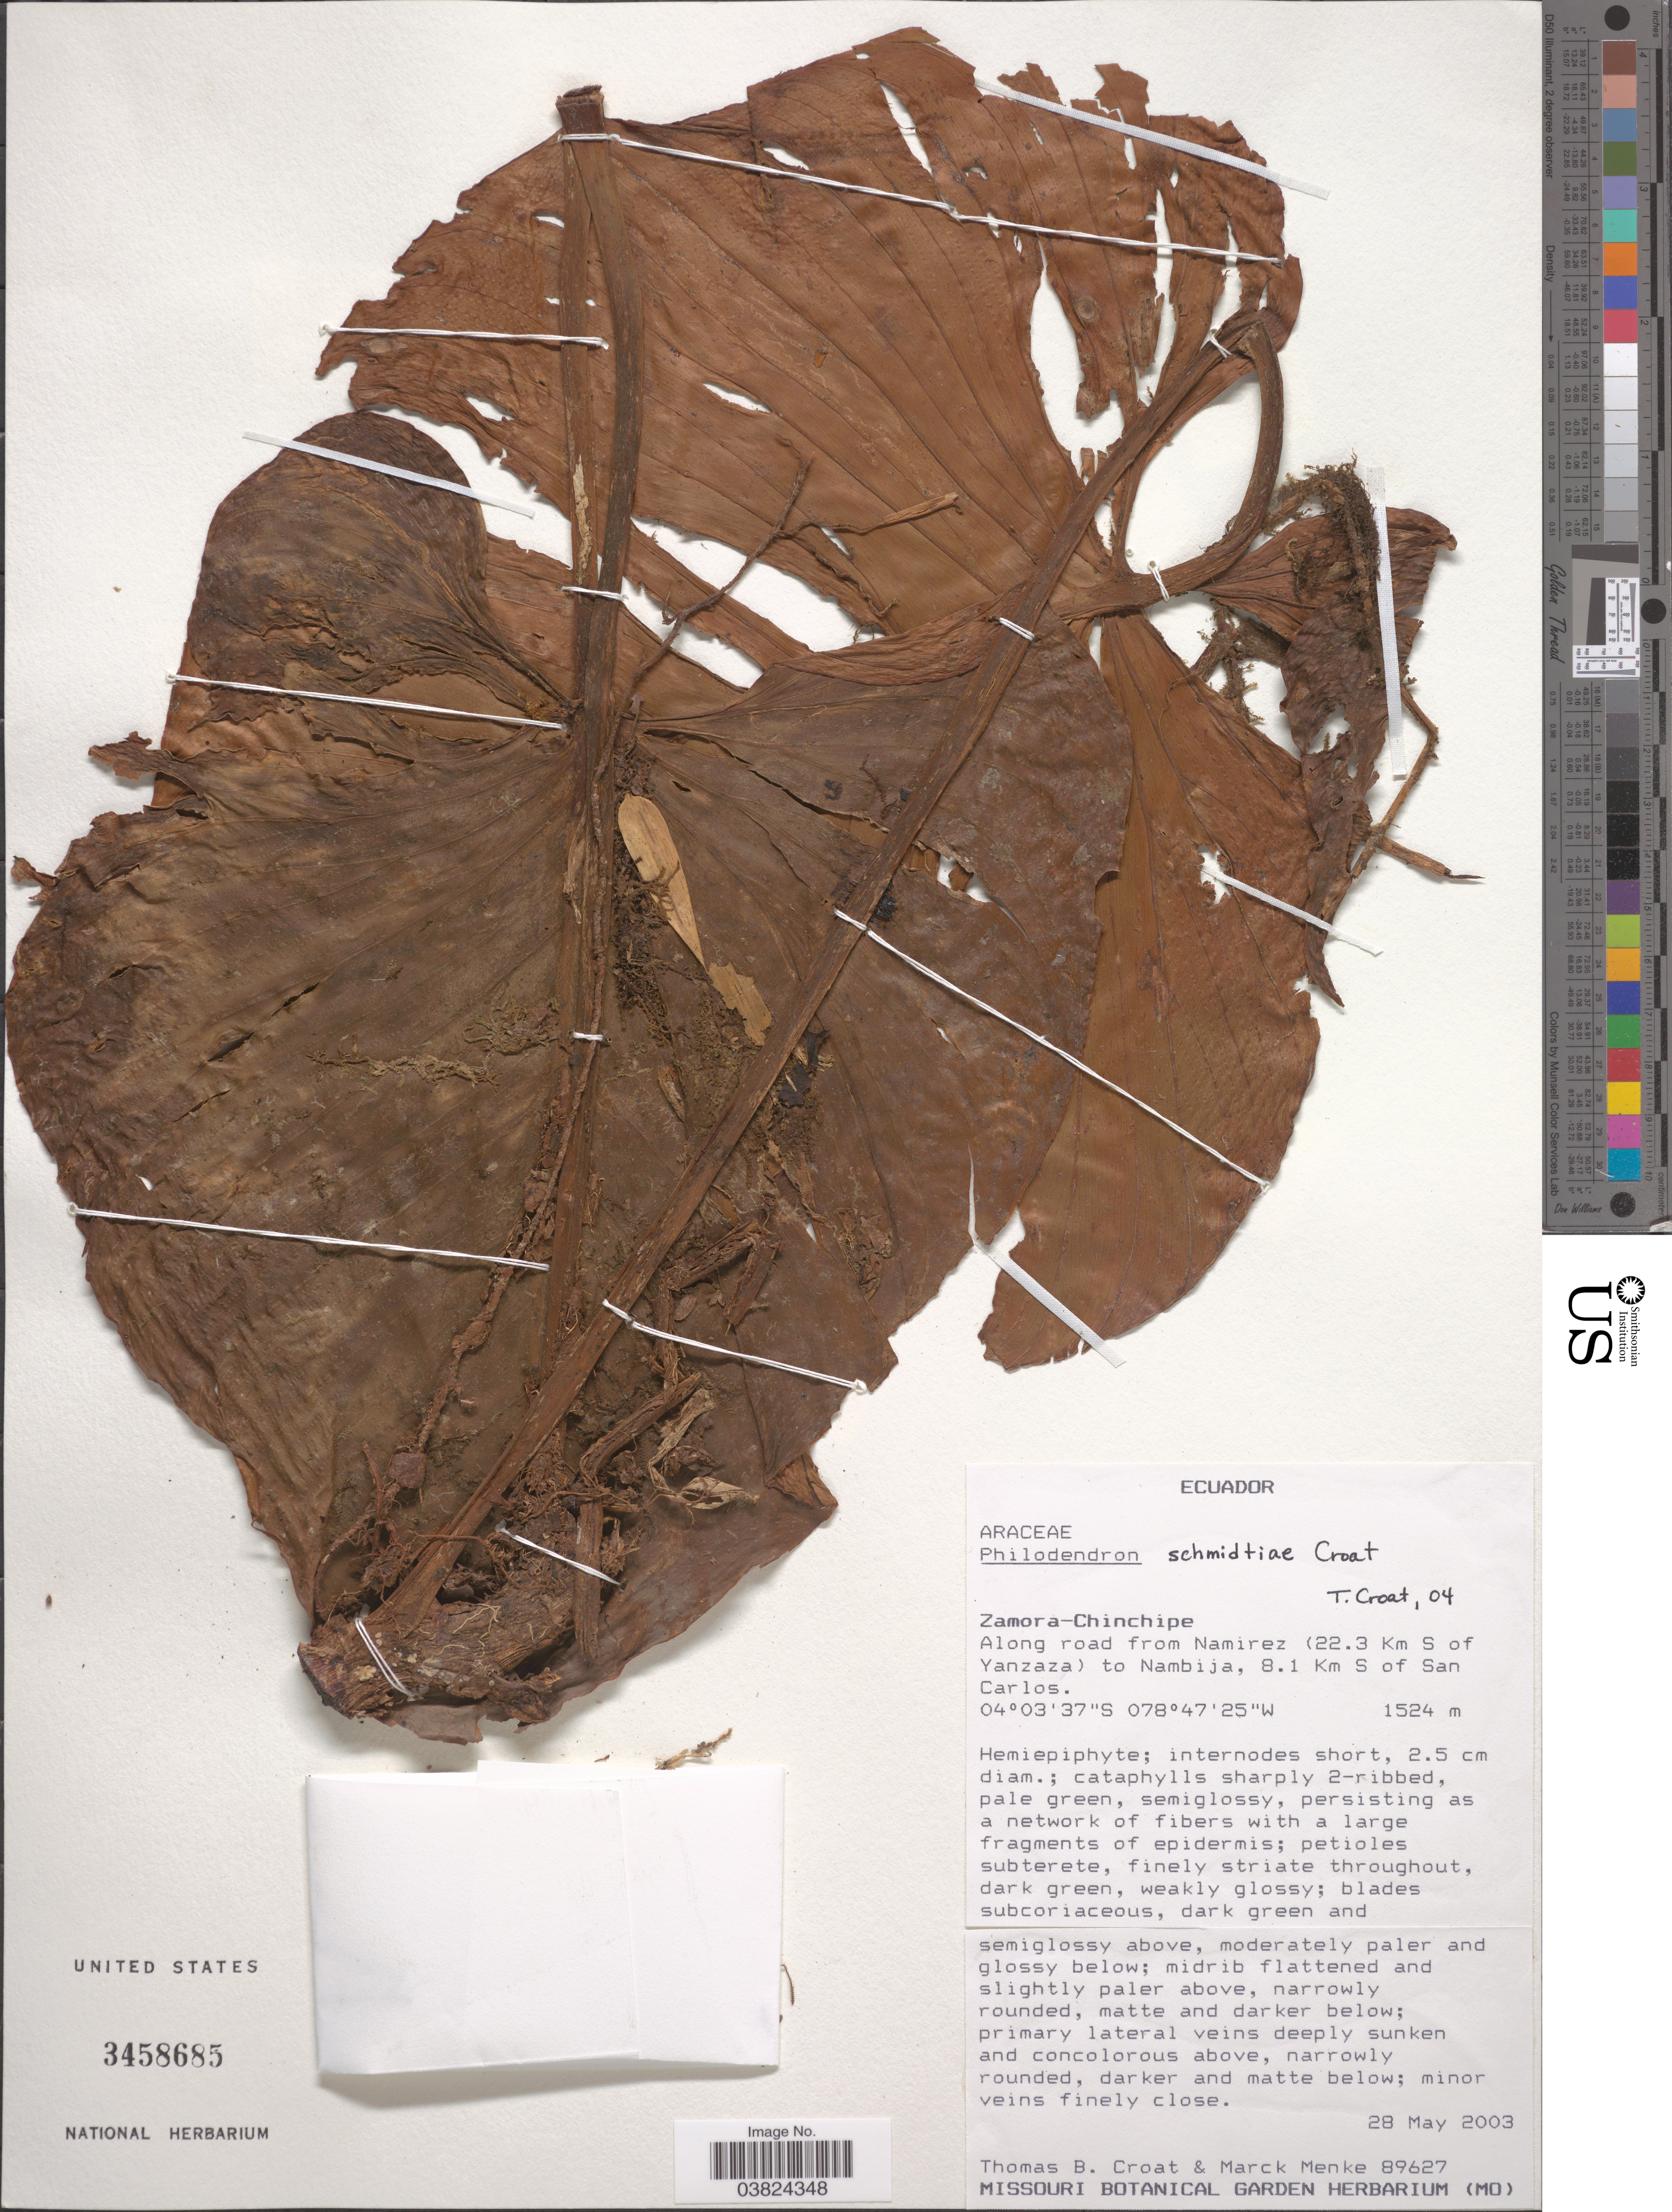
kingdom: Plantae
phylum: Tracheophyta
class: Liliopsida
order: Alismatales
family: Araceae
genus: Philodendron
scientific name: Philodendron schmidtiae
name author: Croat & Cerón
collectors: T. B. Croat & M. Menke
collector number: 89627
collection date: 2003-05-28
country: Ecuador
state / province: Zamora-Chinchipe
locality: Along road from Namirez (22.3 Km S of Yanzaza) to Nambija, 8.1 Km S of San Carlos.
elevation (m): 1524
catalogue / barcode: US 3458685